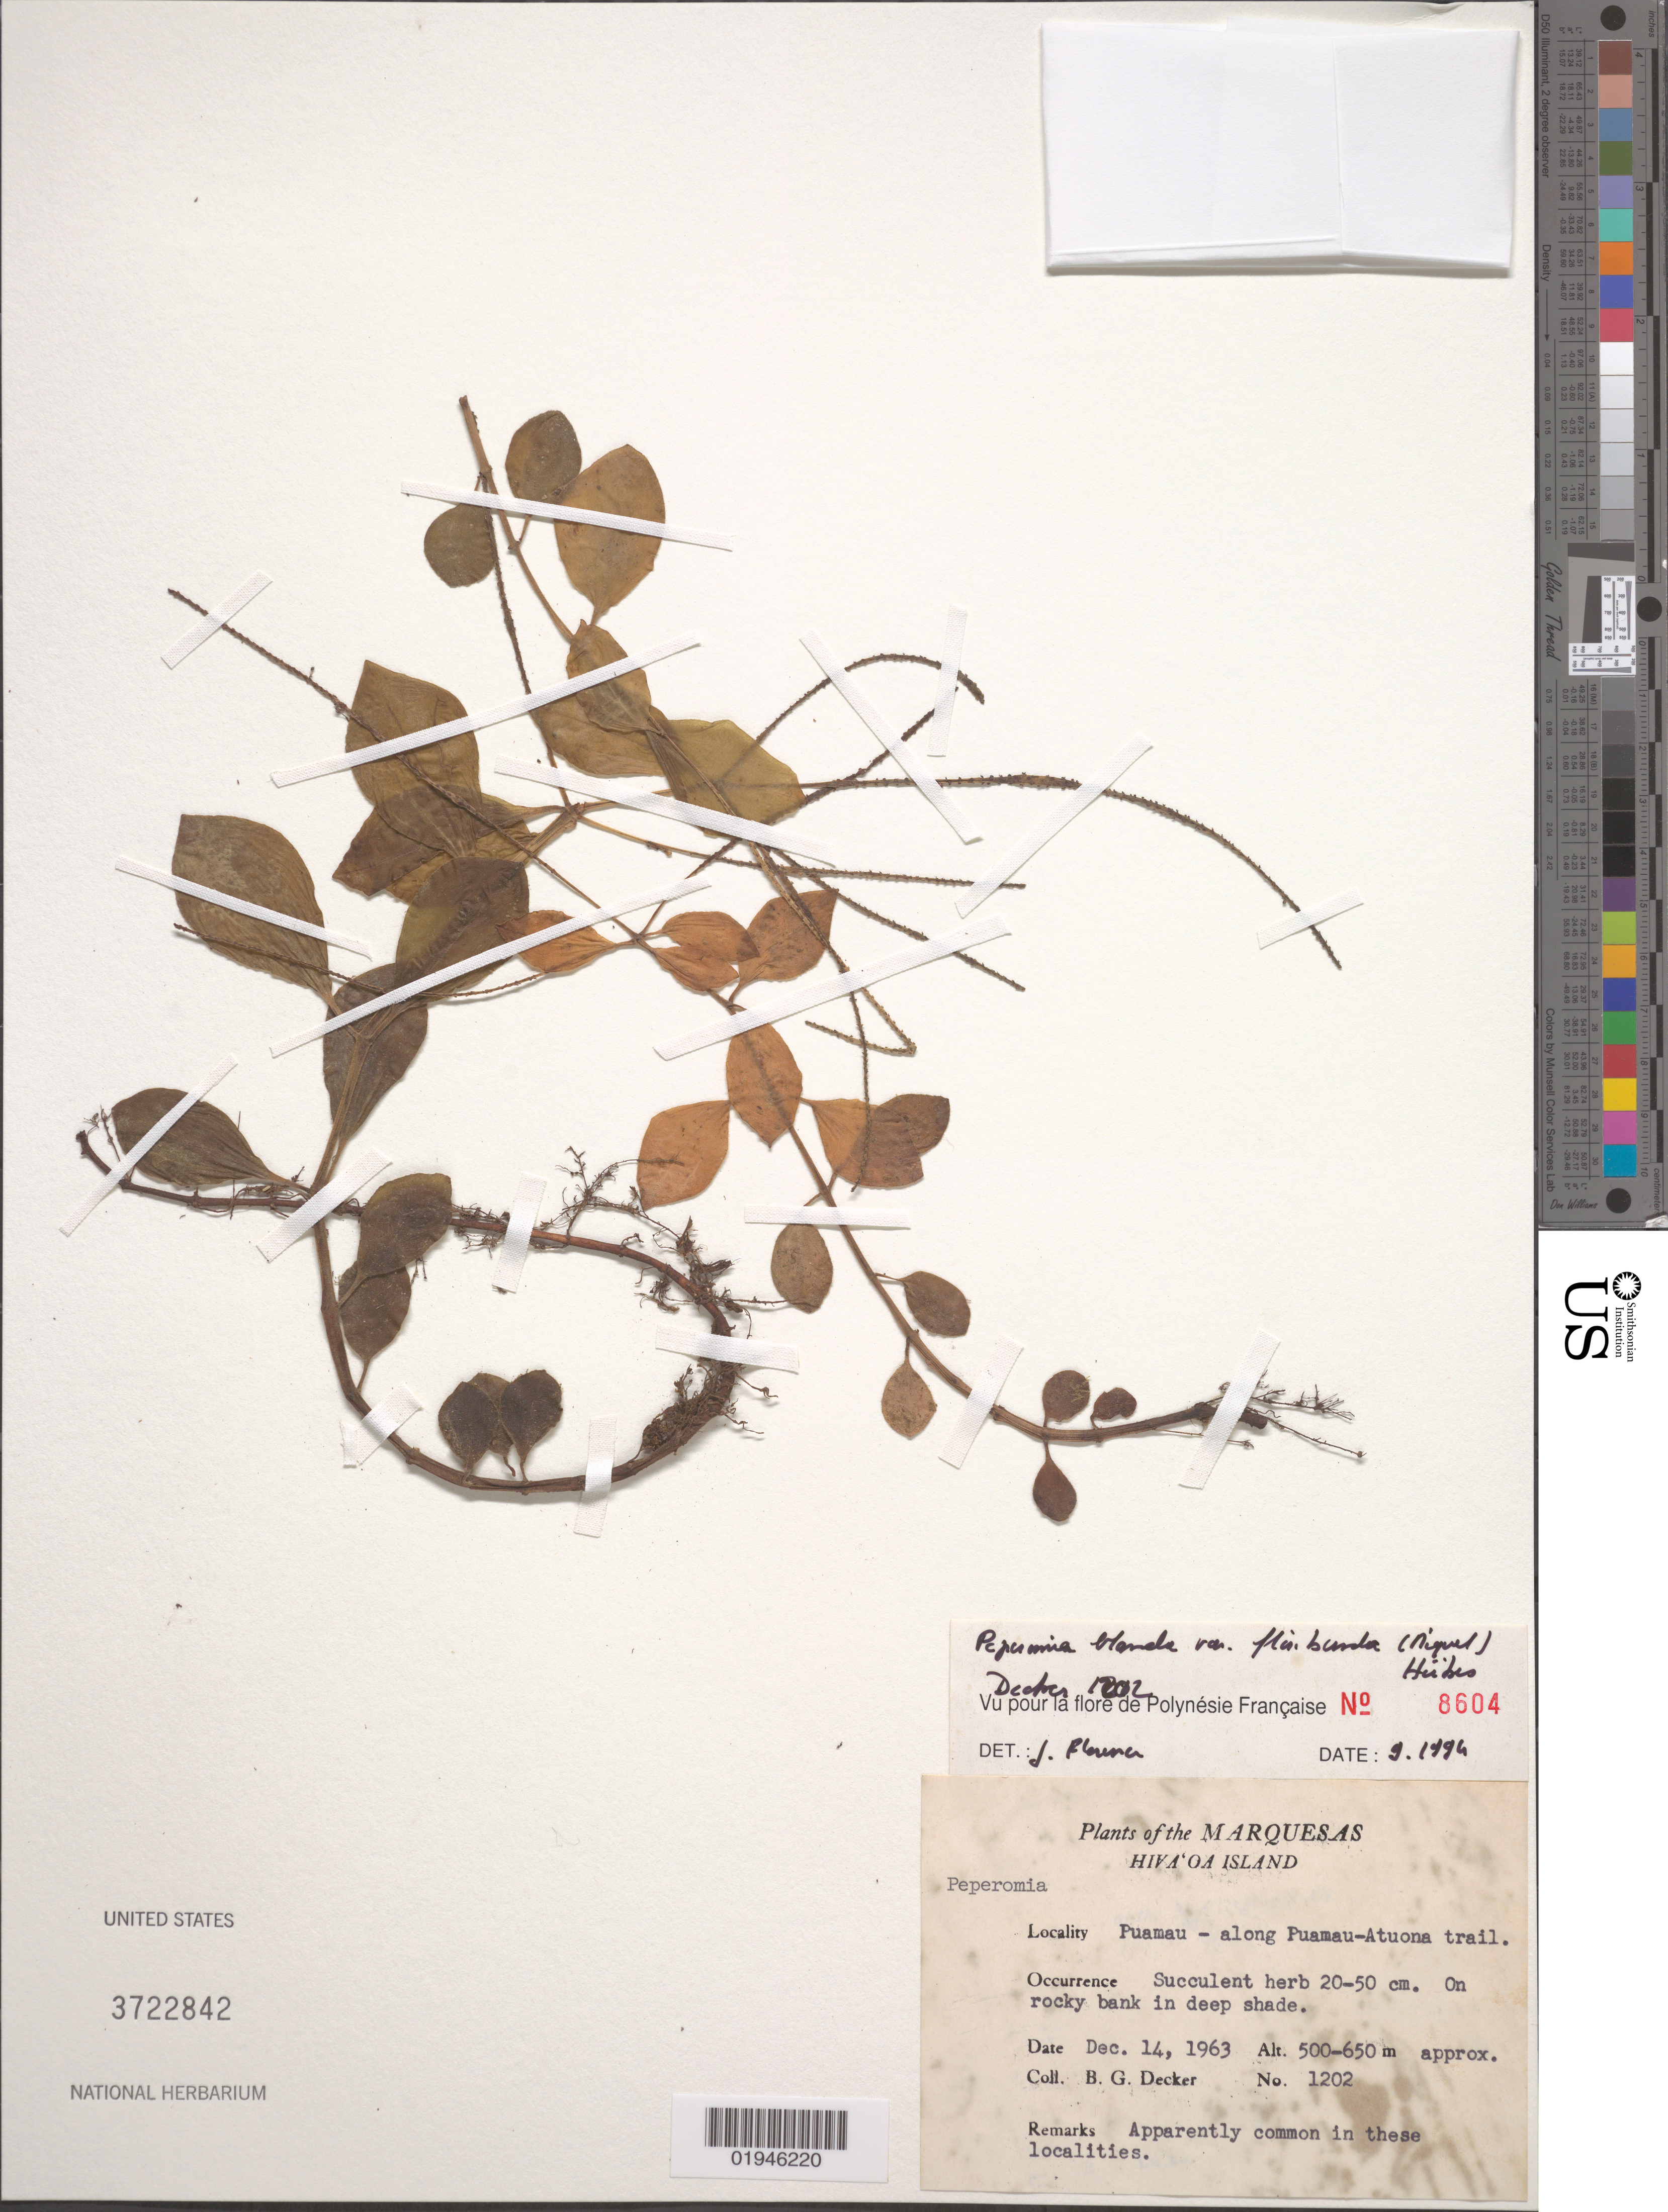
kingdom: Plantae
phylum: Tracheophyta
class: Magnoliopsida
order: Piperales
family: Piperaceae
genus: Peperomia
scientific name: Peperomia leptostachya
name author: Hook. & Arn.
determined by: Wagner, W. L., (BOT), Smithsonian Institution - National Museum of Natural History (UNITED STATES)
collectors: B. G. Decker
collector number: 1202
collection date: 1963-12-14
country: French Polynesia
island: Nuku Hiva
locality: Puamau, along Puamau-Atuona Trail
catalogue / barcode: US 3722842